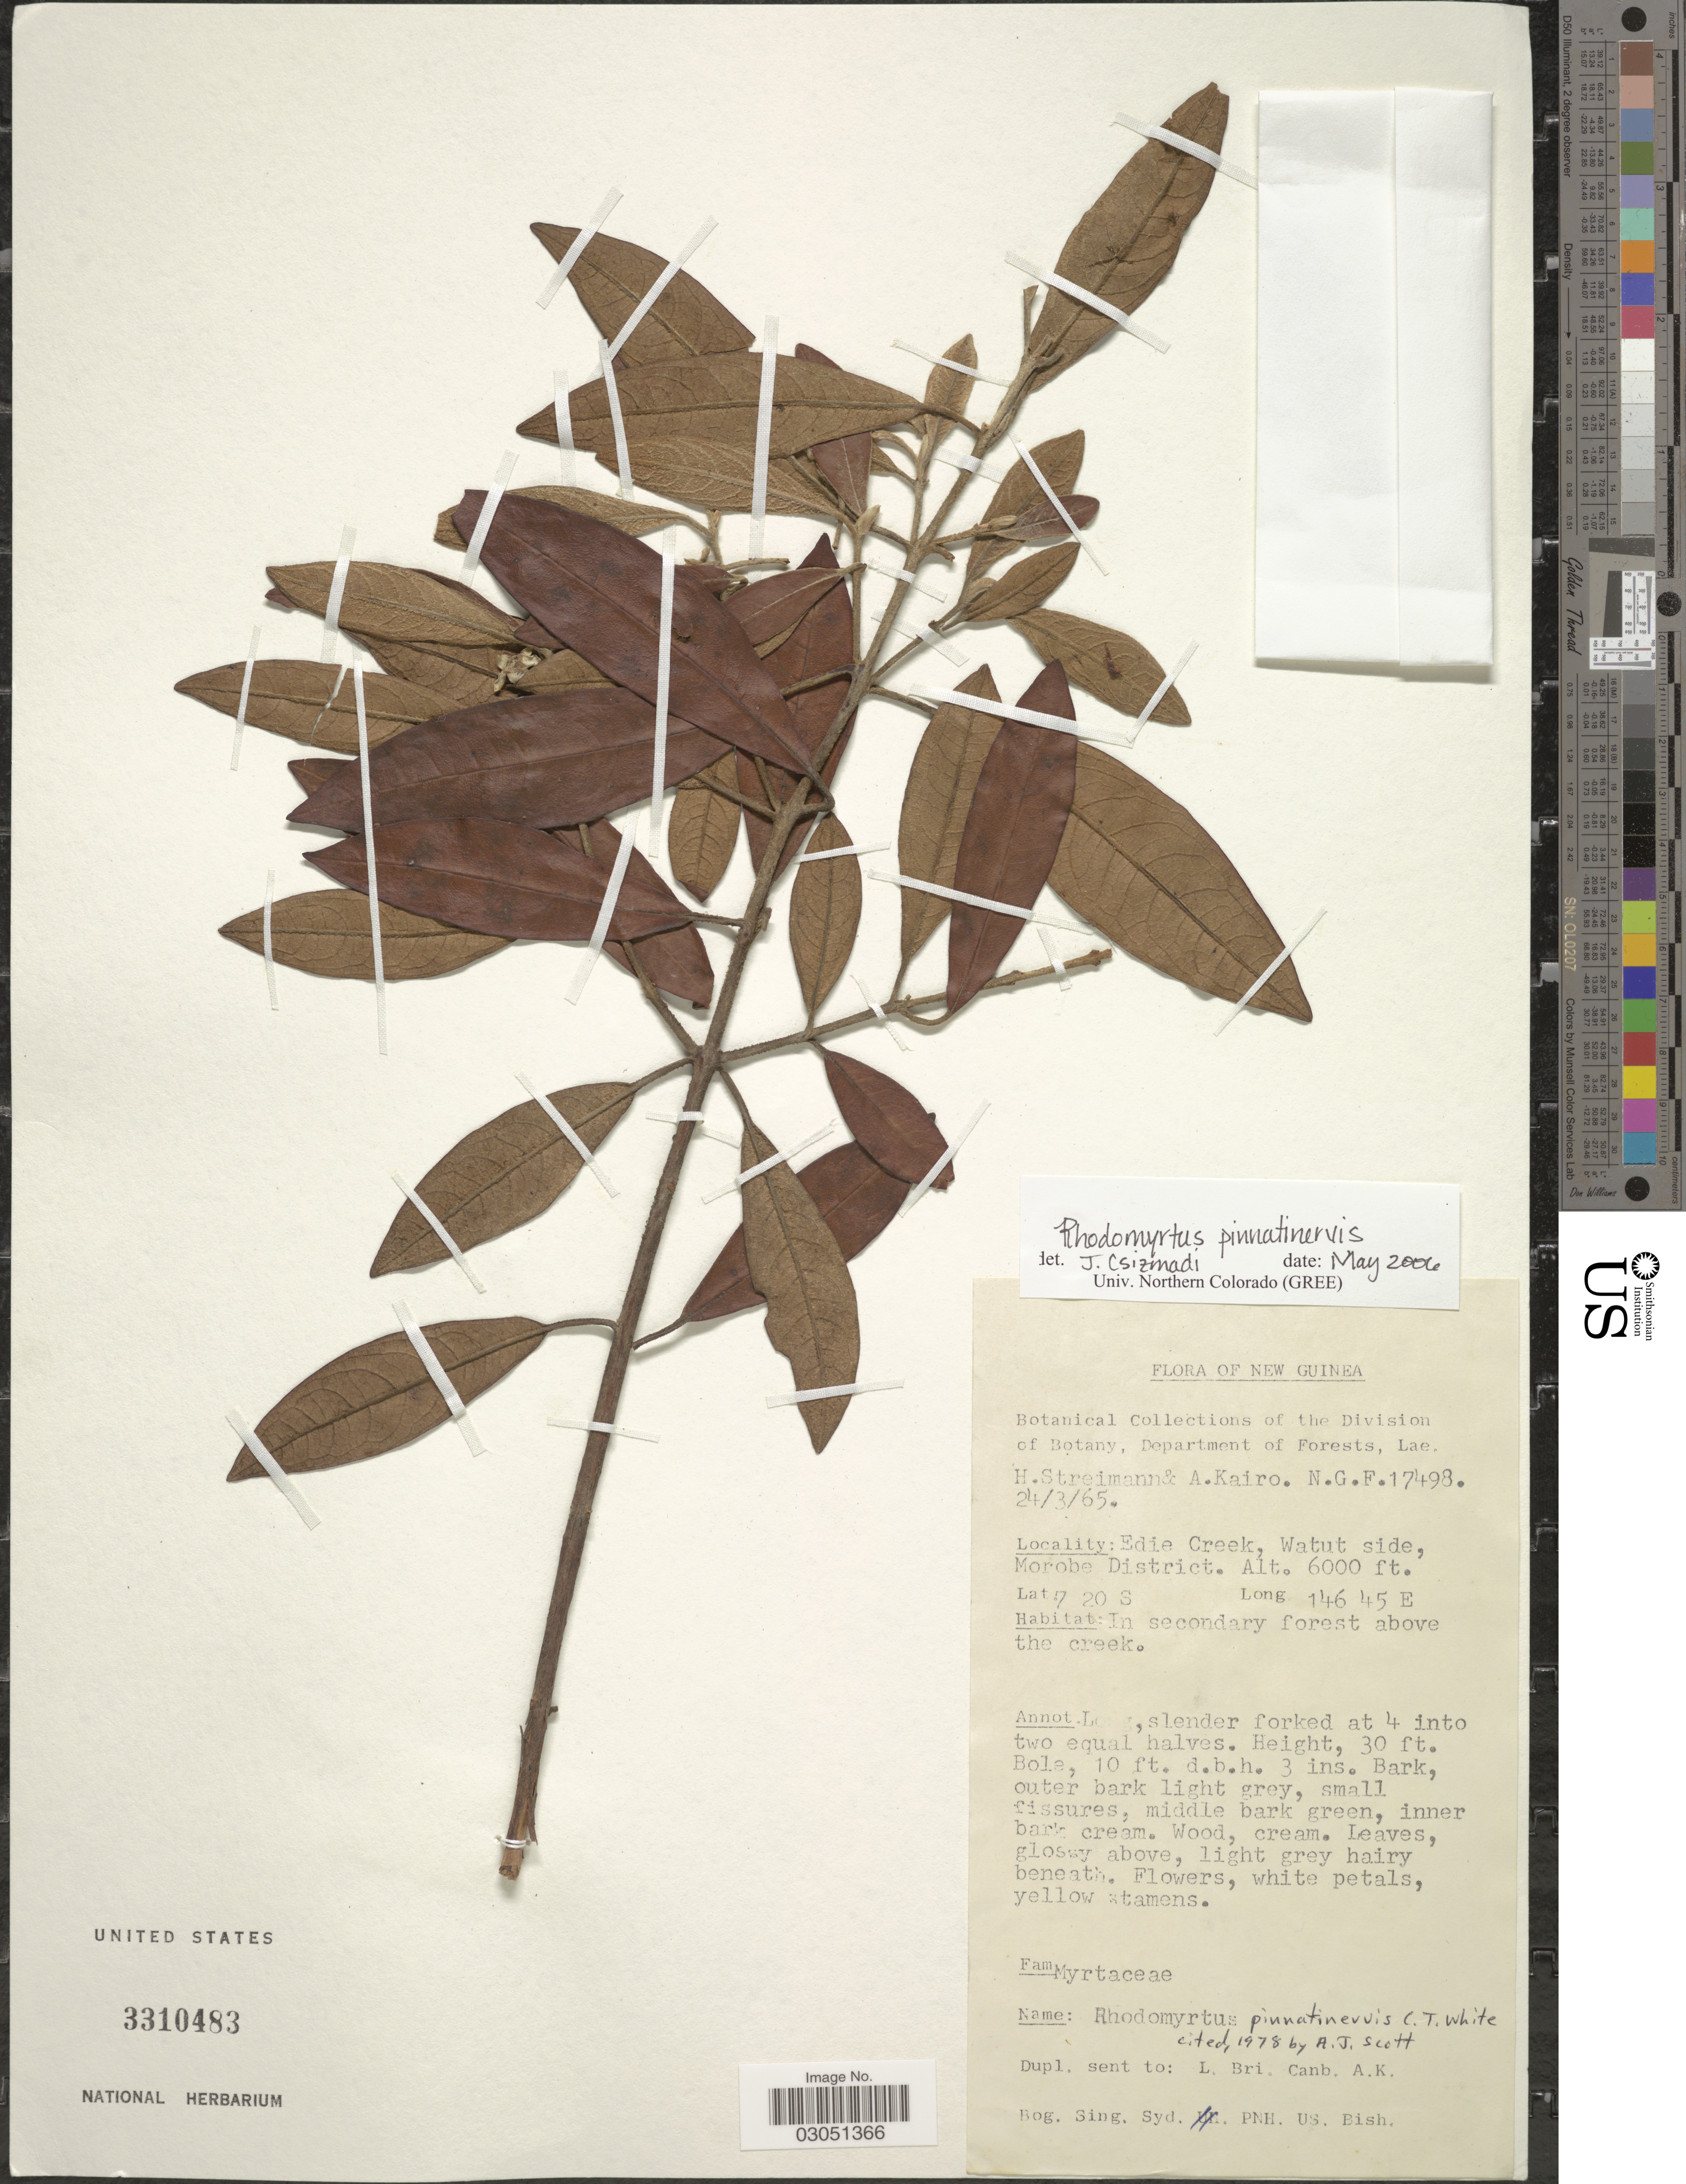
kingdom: Plantae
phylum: Tracheophyta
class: Magnoliopsida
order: Myrtales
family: Myrtaceae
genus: Rhodomyrtus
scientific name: Rhodomyrtus pinnatinervis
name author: C.T. White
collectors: H. Streimann & A. Kairo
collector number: N.G.F.17498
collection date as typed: Transcribed d/m/y: 24/3/65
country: Papua New Guinea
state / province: Morobe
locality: New Guinea, Edie Creek, Watut side, Morobe District.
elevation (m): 1829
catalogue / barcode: US 3310483